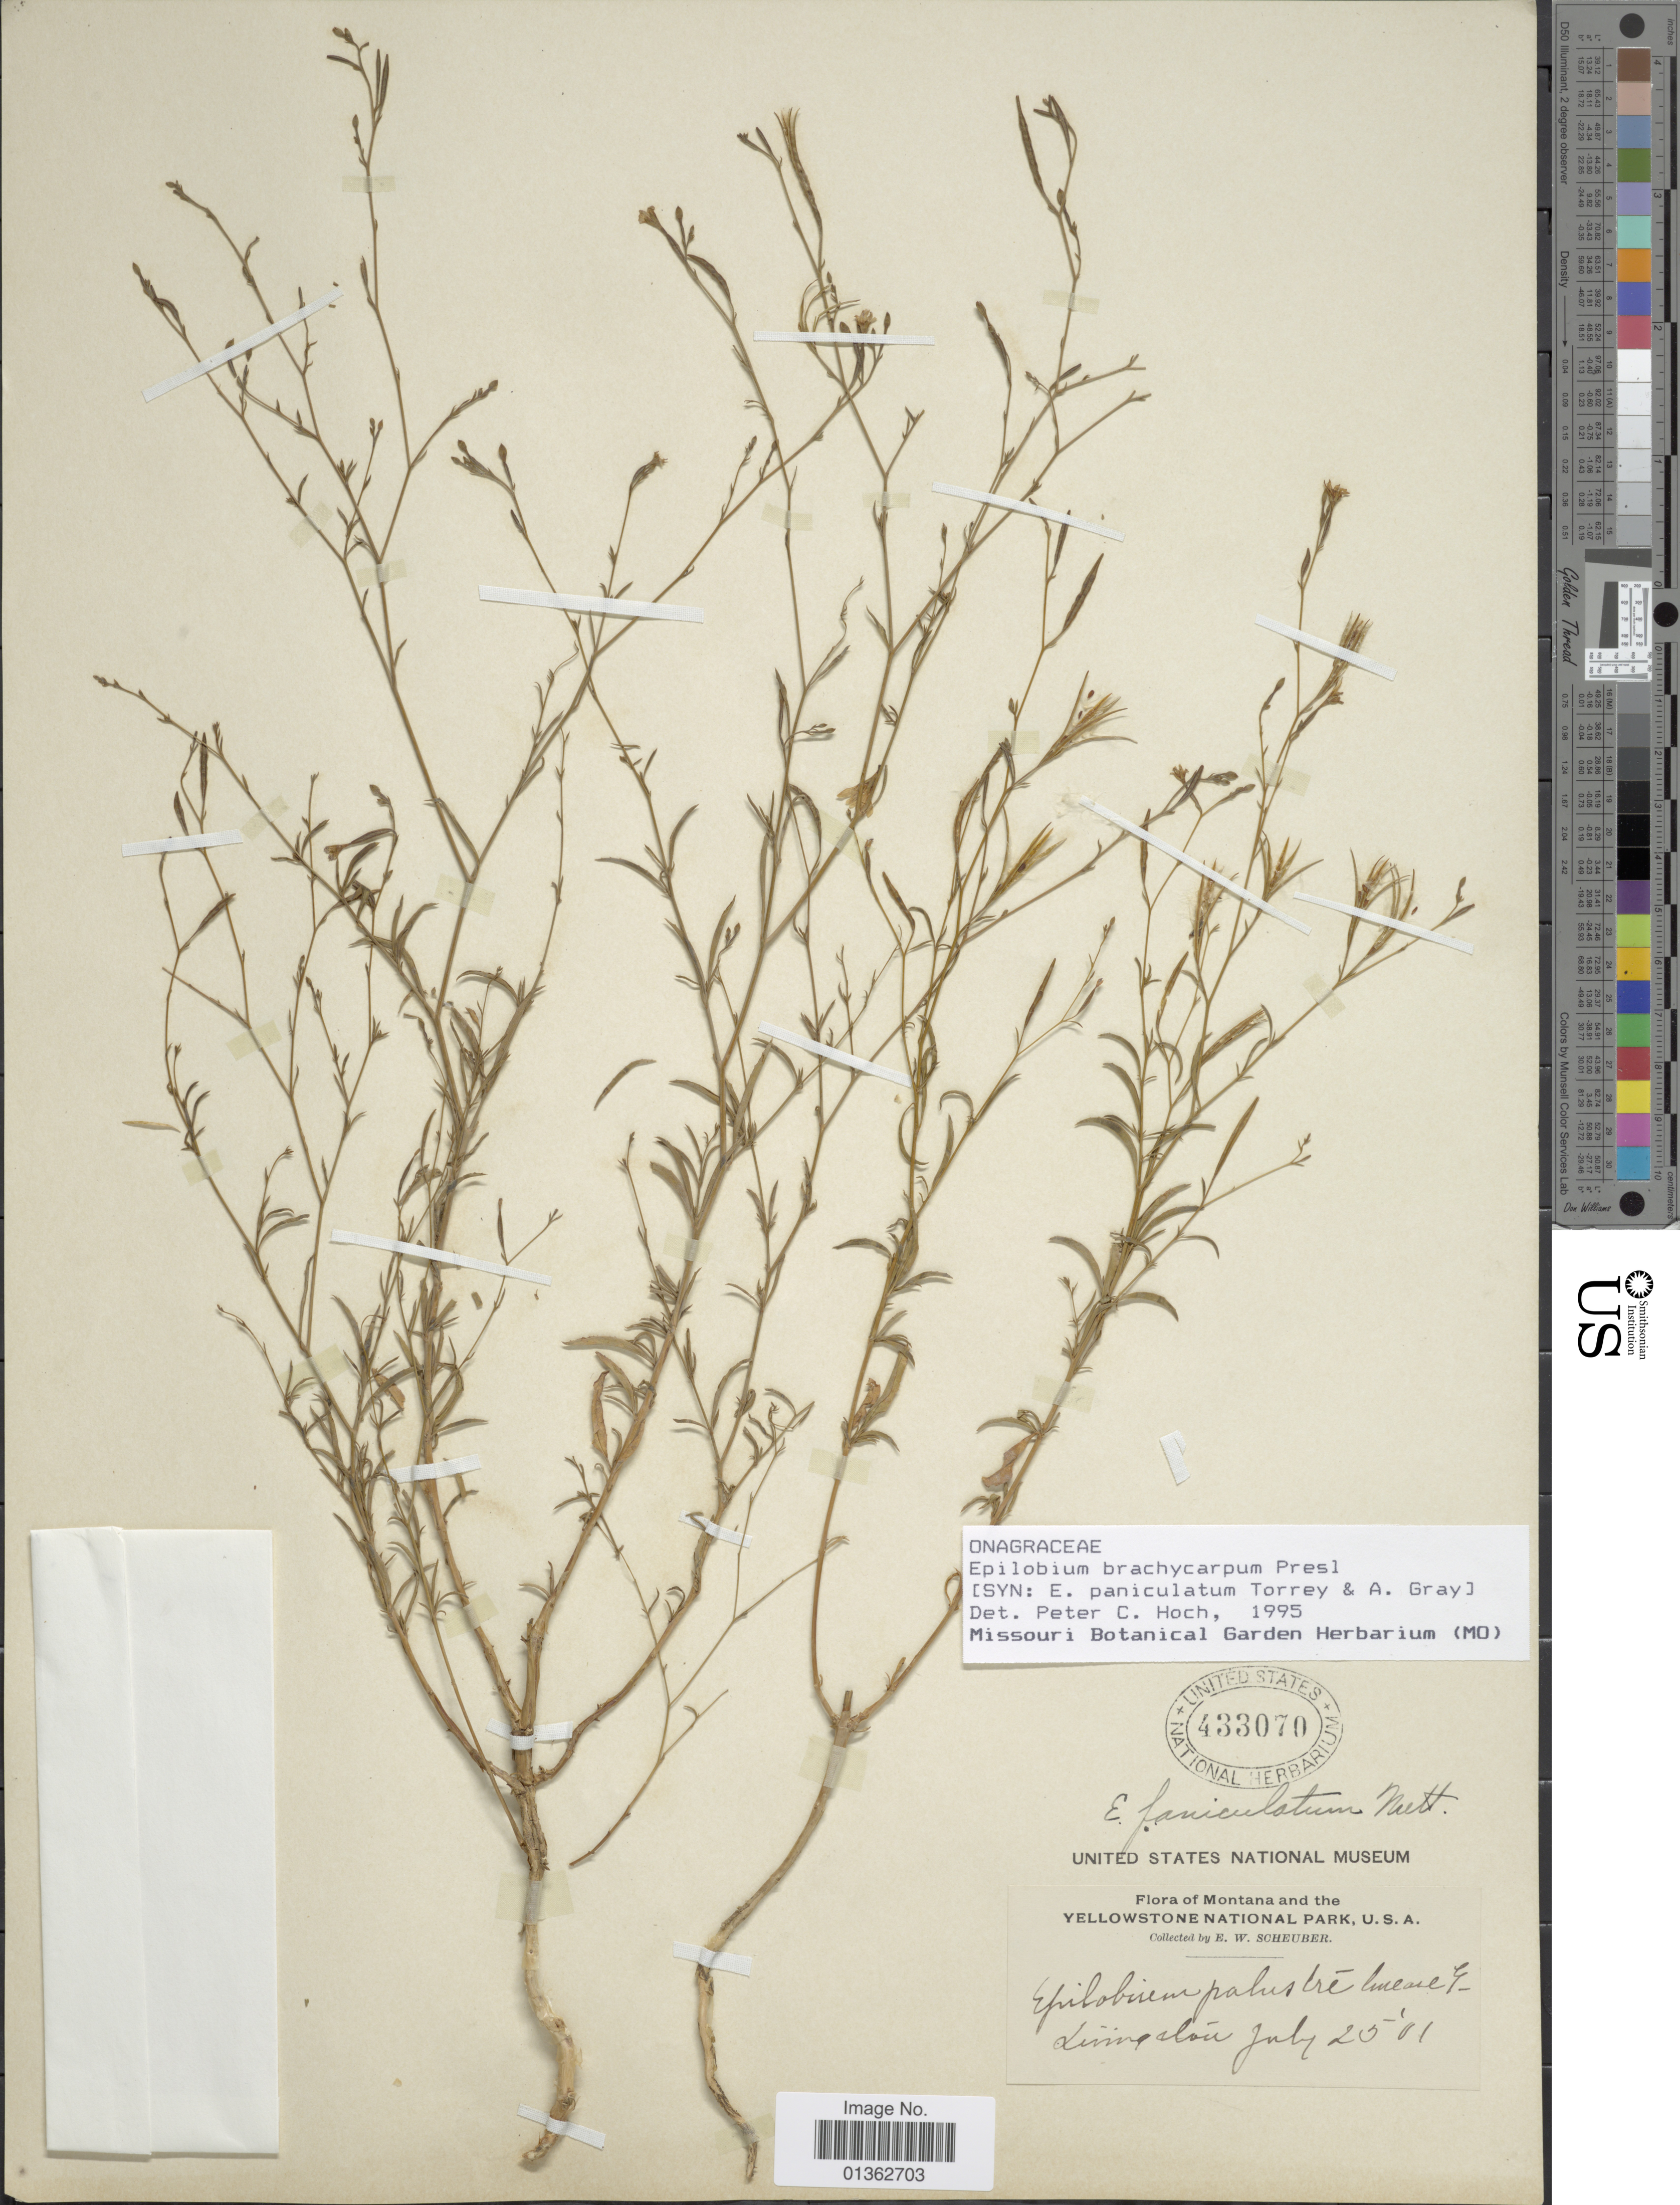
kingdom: Plantae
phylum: Tracheophyta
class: Magnoliopsida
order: Myrtales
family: Onagraceae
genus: Epilobium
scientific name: Epilobium brachycarpum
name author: C. Presl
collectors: E. Scheuber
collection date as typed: Transcribed d/m/y: 25/7/1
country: United States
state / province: Montana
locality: Yellowstone National Park. Livingston.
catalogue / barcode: US 433070